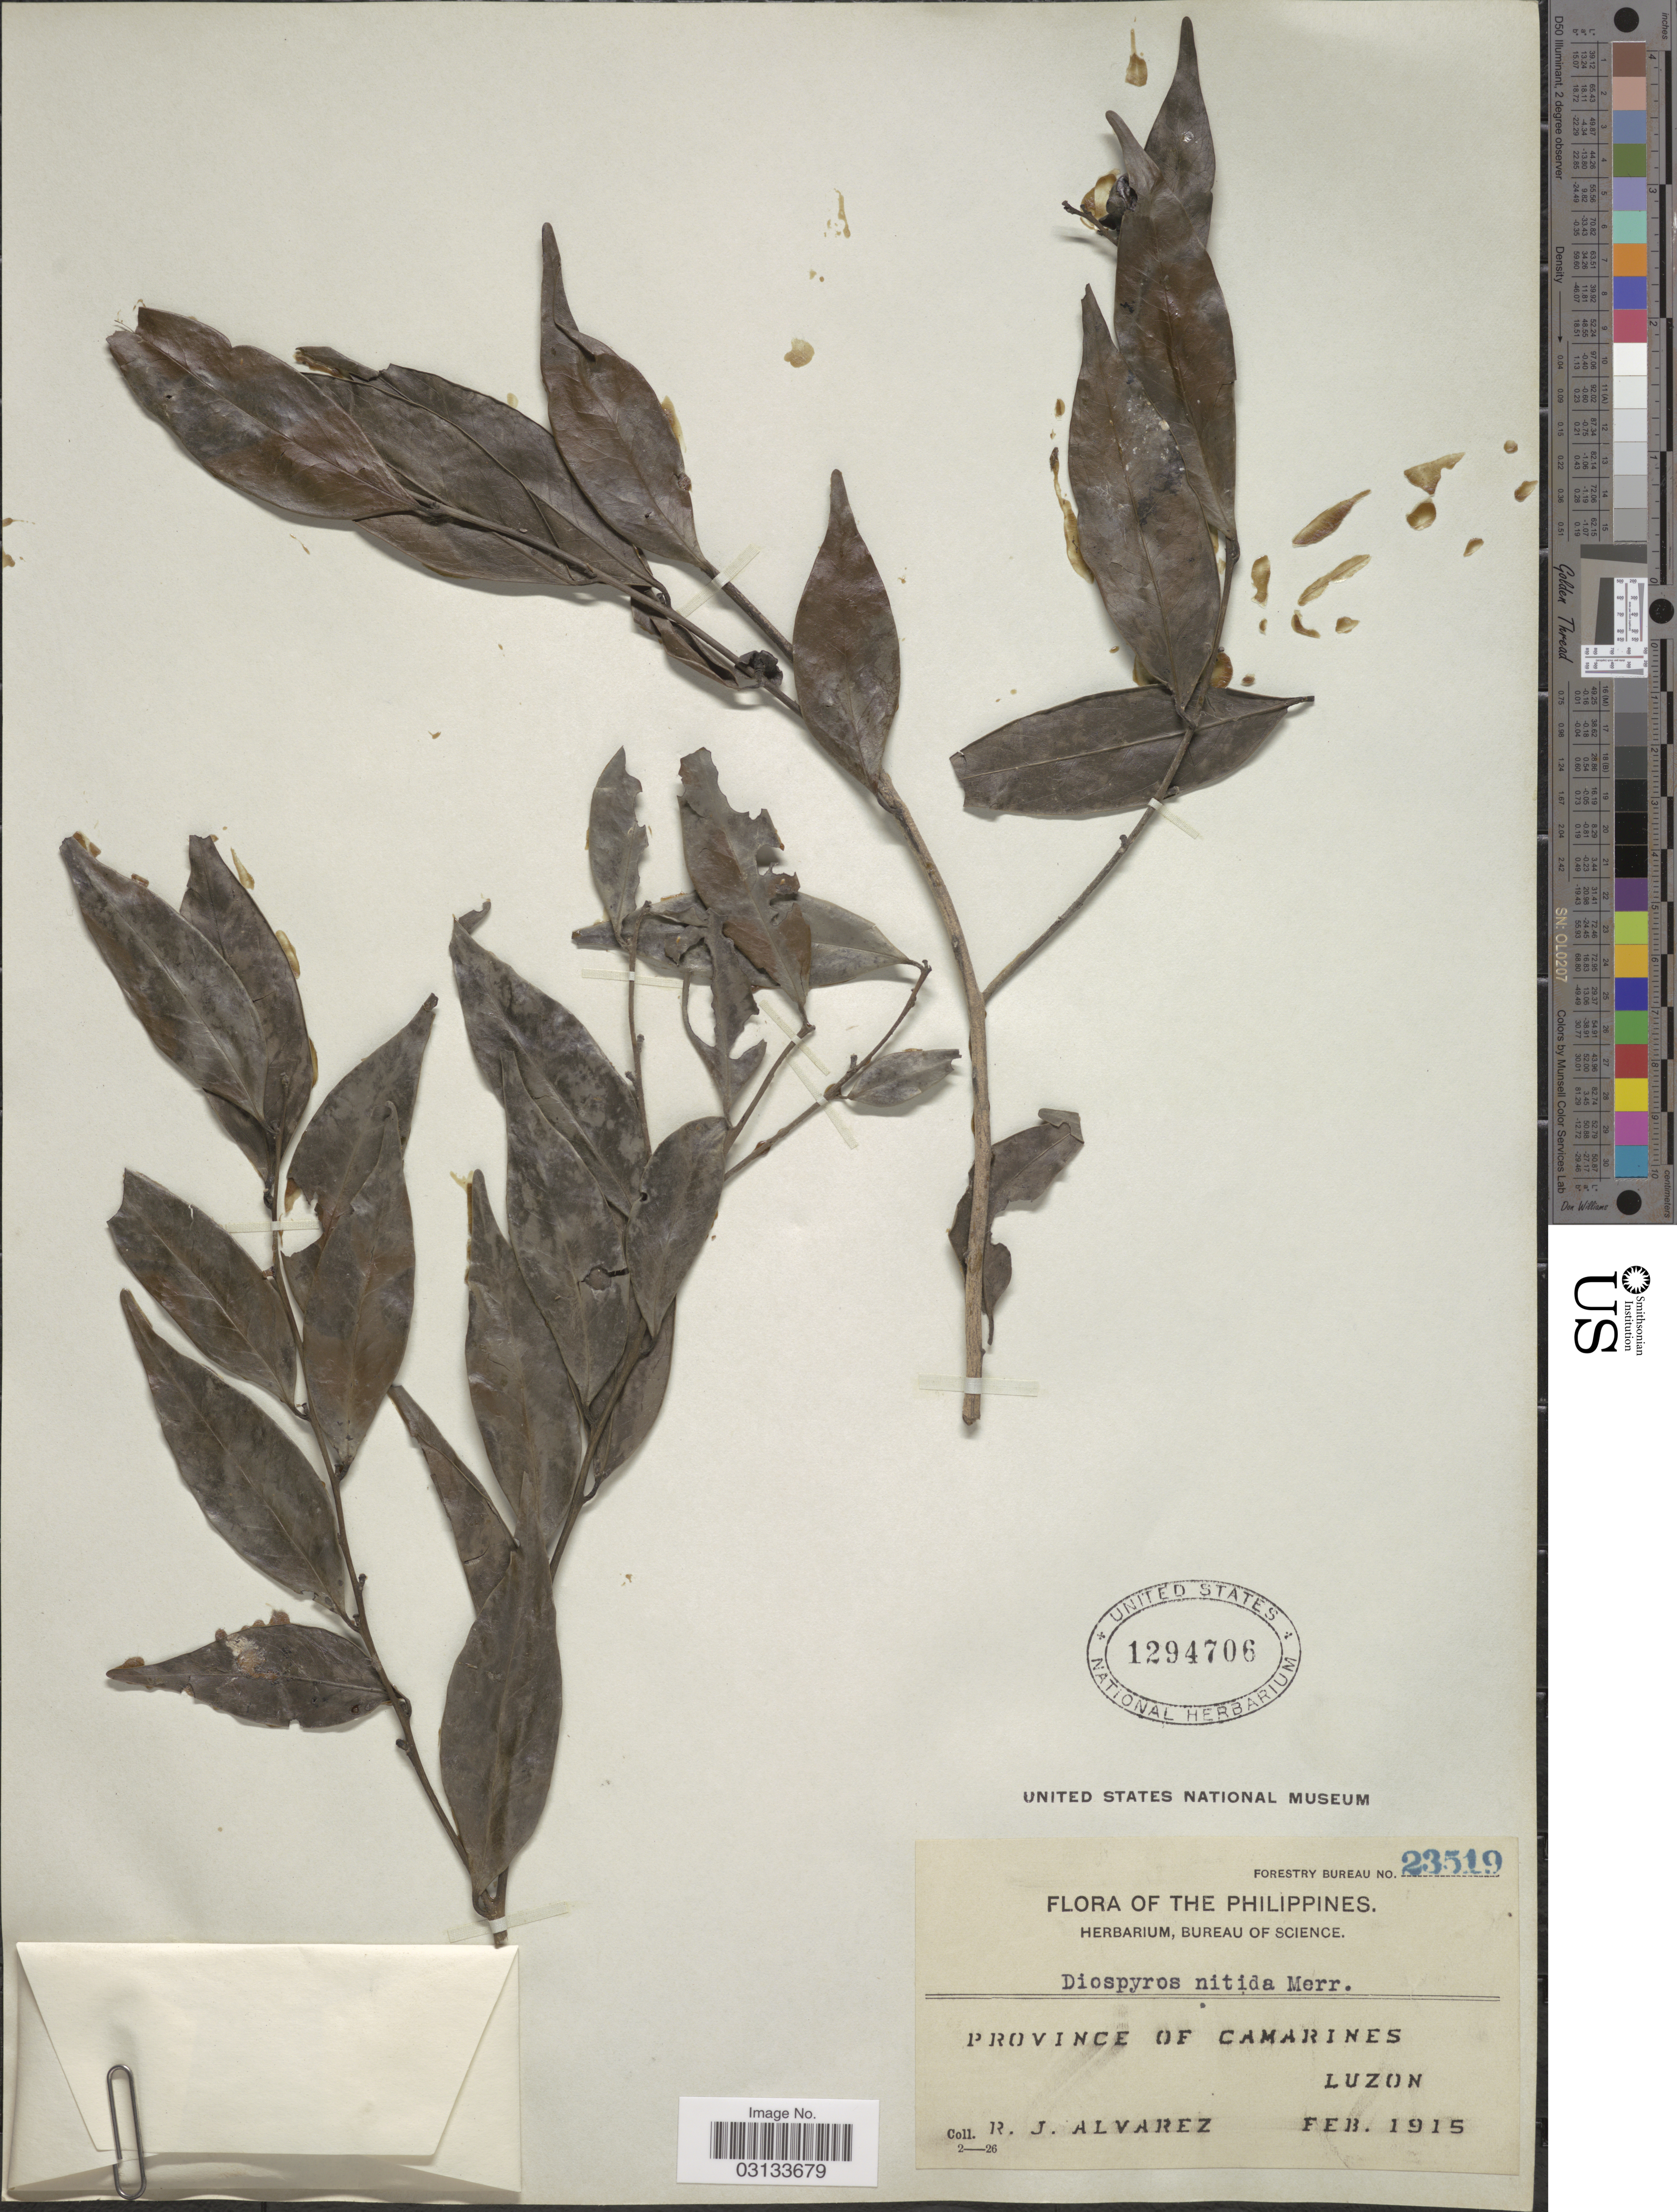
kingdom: Plantae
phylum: Tracheophyta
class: Magnoliopsida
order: Ericales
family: Ebenaceae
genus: Diospyros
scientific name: Diospyros nitida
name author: Merr.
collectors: R. Alvarez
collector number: Forestry Bureau 23519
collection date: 1915-02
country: Philippines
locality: Province of Camarines, Luzon.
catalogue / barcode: US 1294706